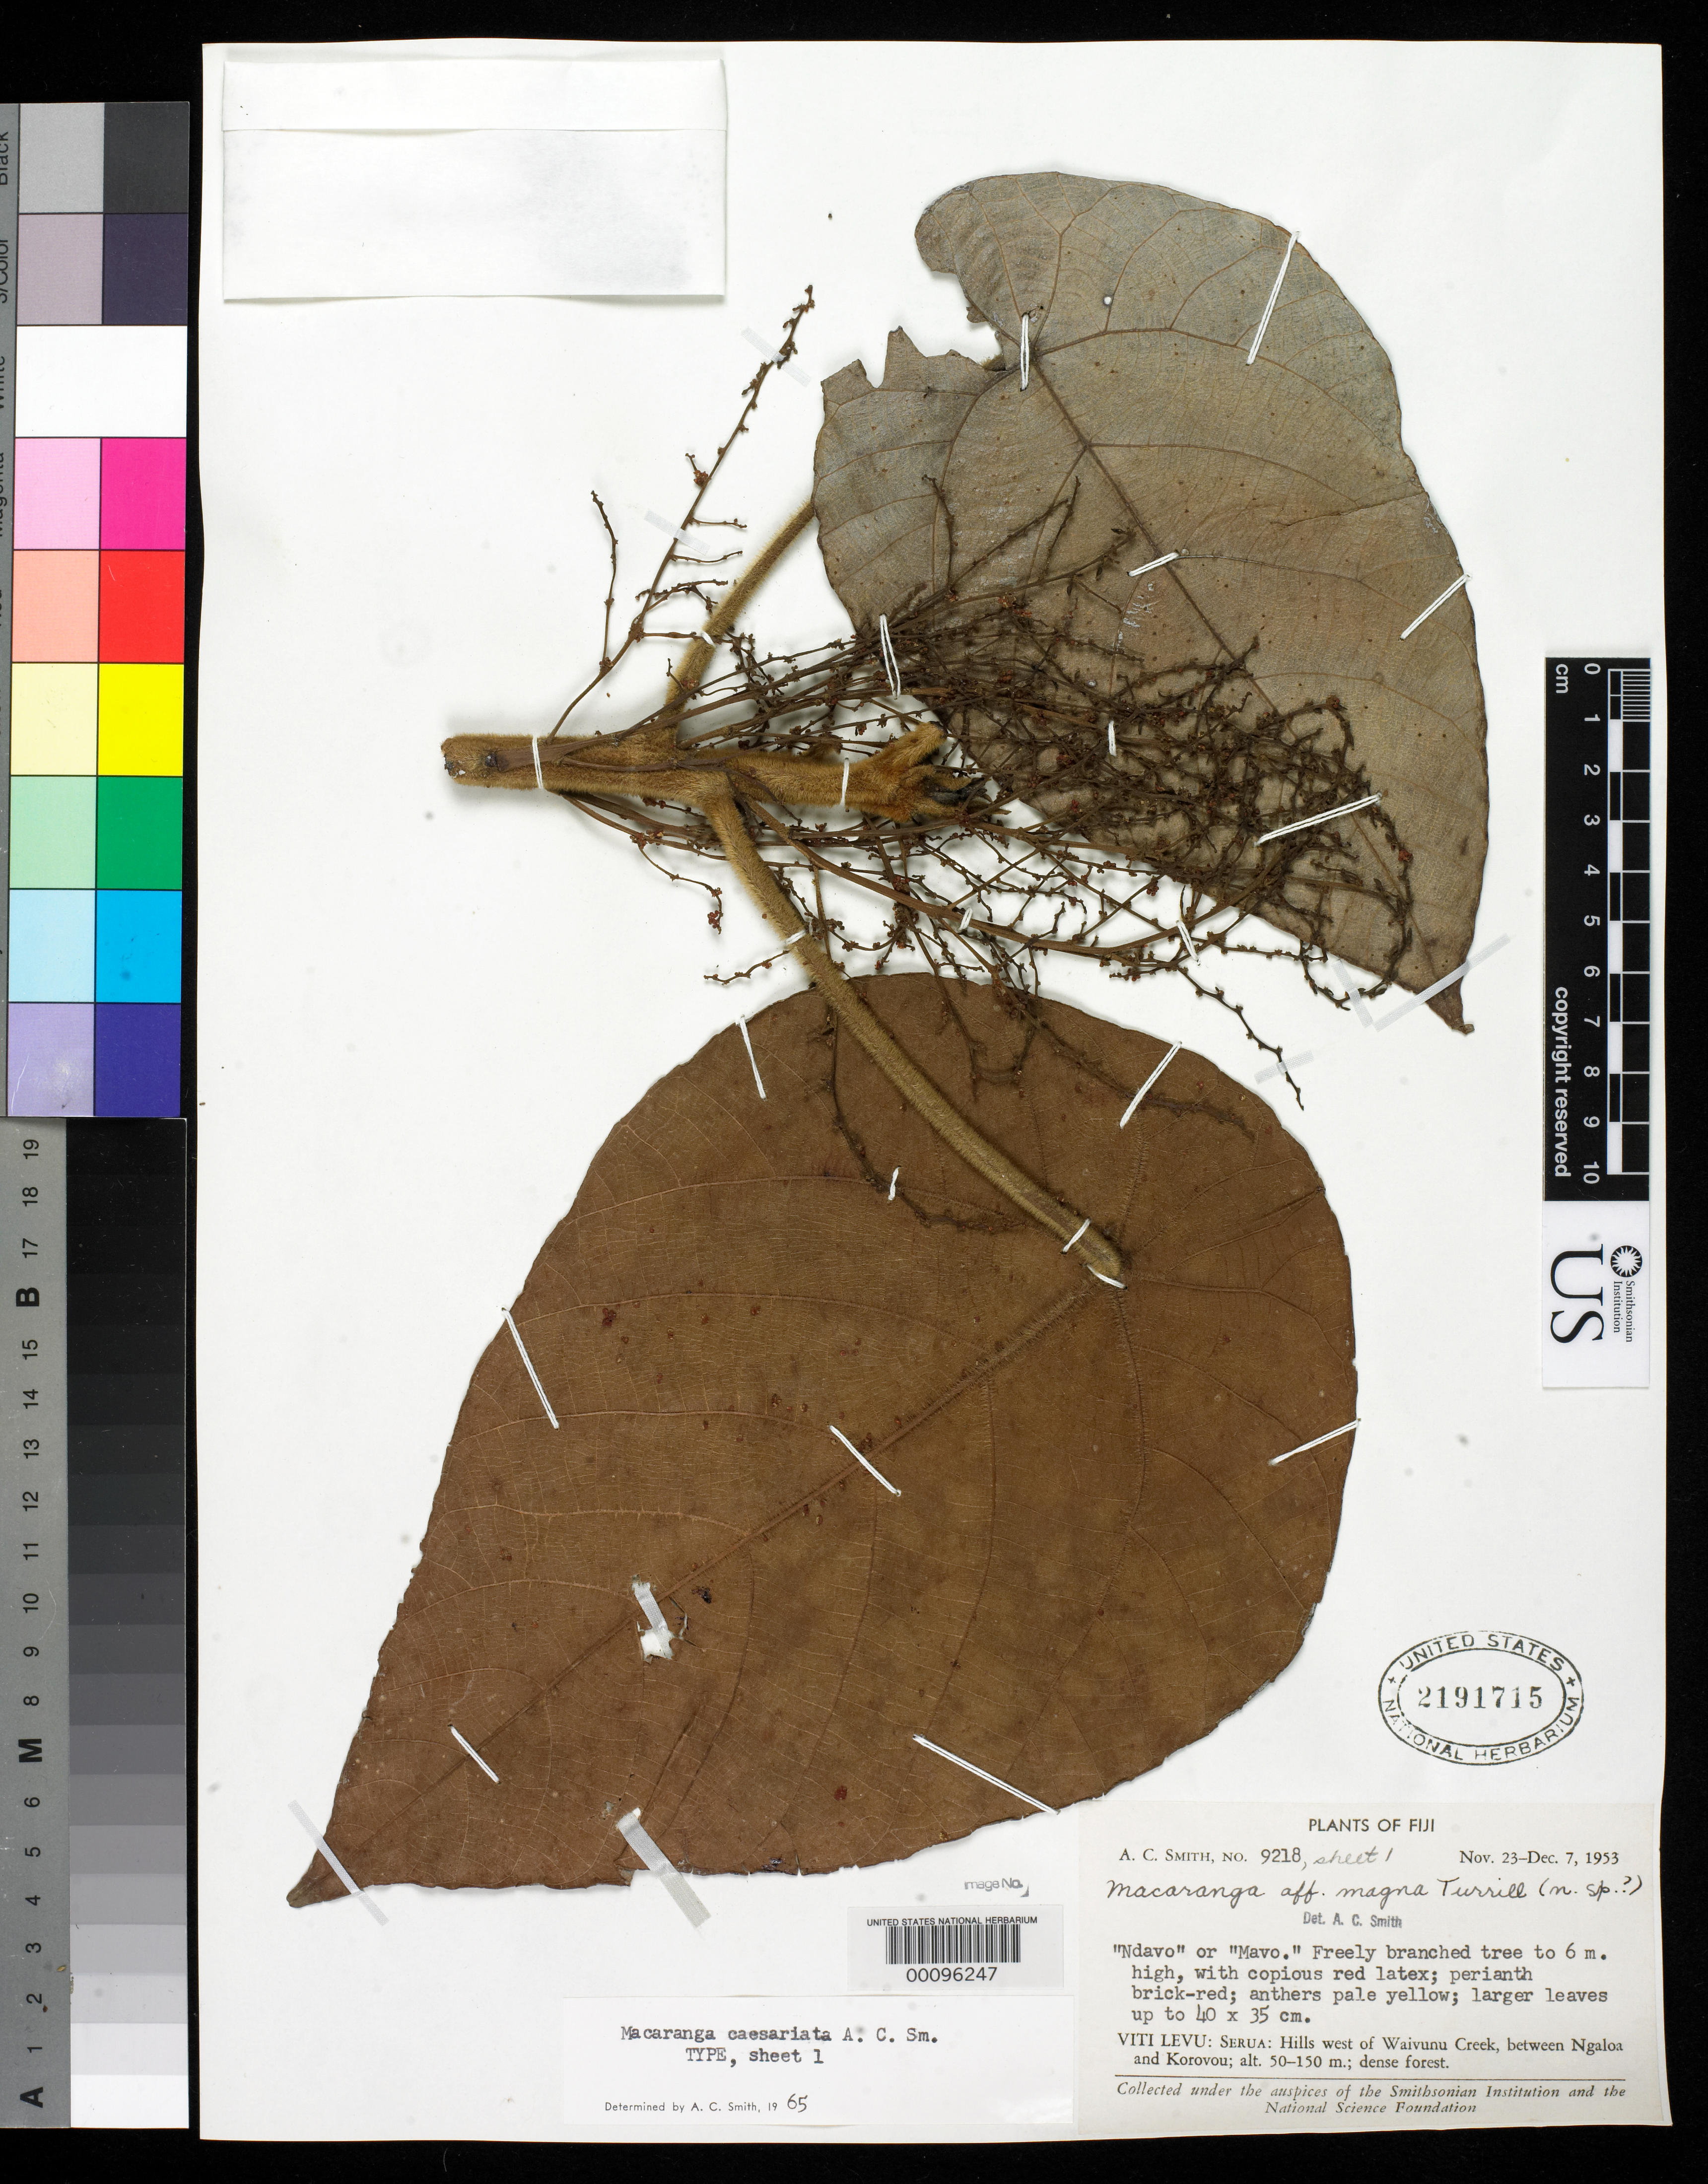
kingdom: Plantae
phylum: Tracheophyta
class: Magnoliopsida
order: Malpighiales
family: Euphorbiaceae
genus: Macaranga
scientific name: Macaranga caesariata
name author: A.C. Sm.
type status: Holotype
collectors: A. C. Smith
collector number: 9218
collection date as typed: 23 Nov 1953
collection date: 1953-11-23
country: Fiji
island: Viti Levu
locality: Serua, west of Waivunu Creek. [Viti Levu Group]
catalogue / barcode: US 2191715